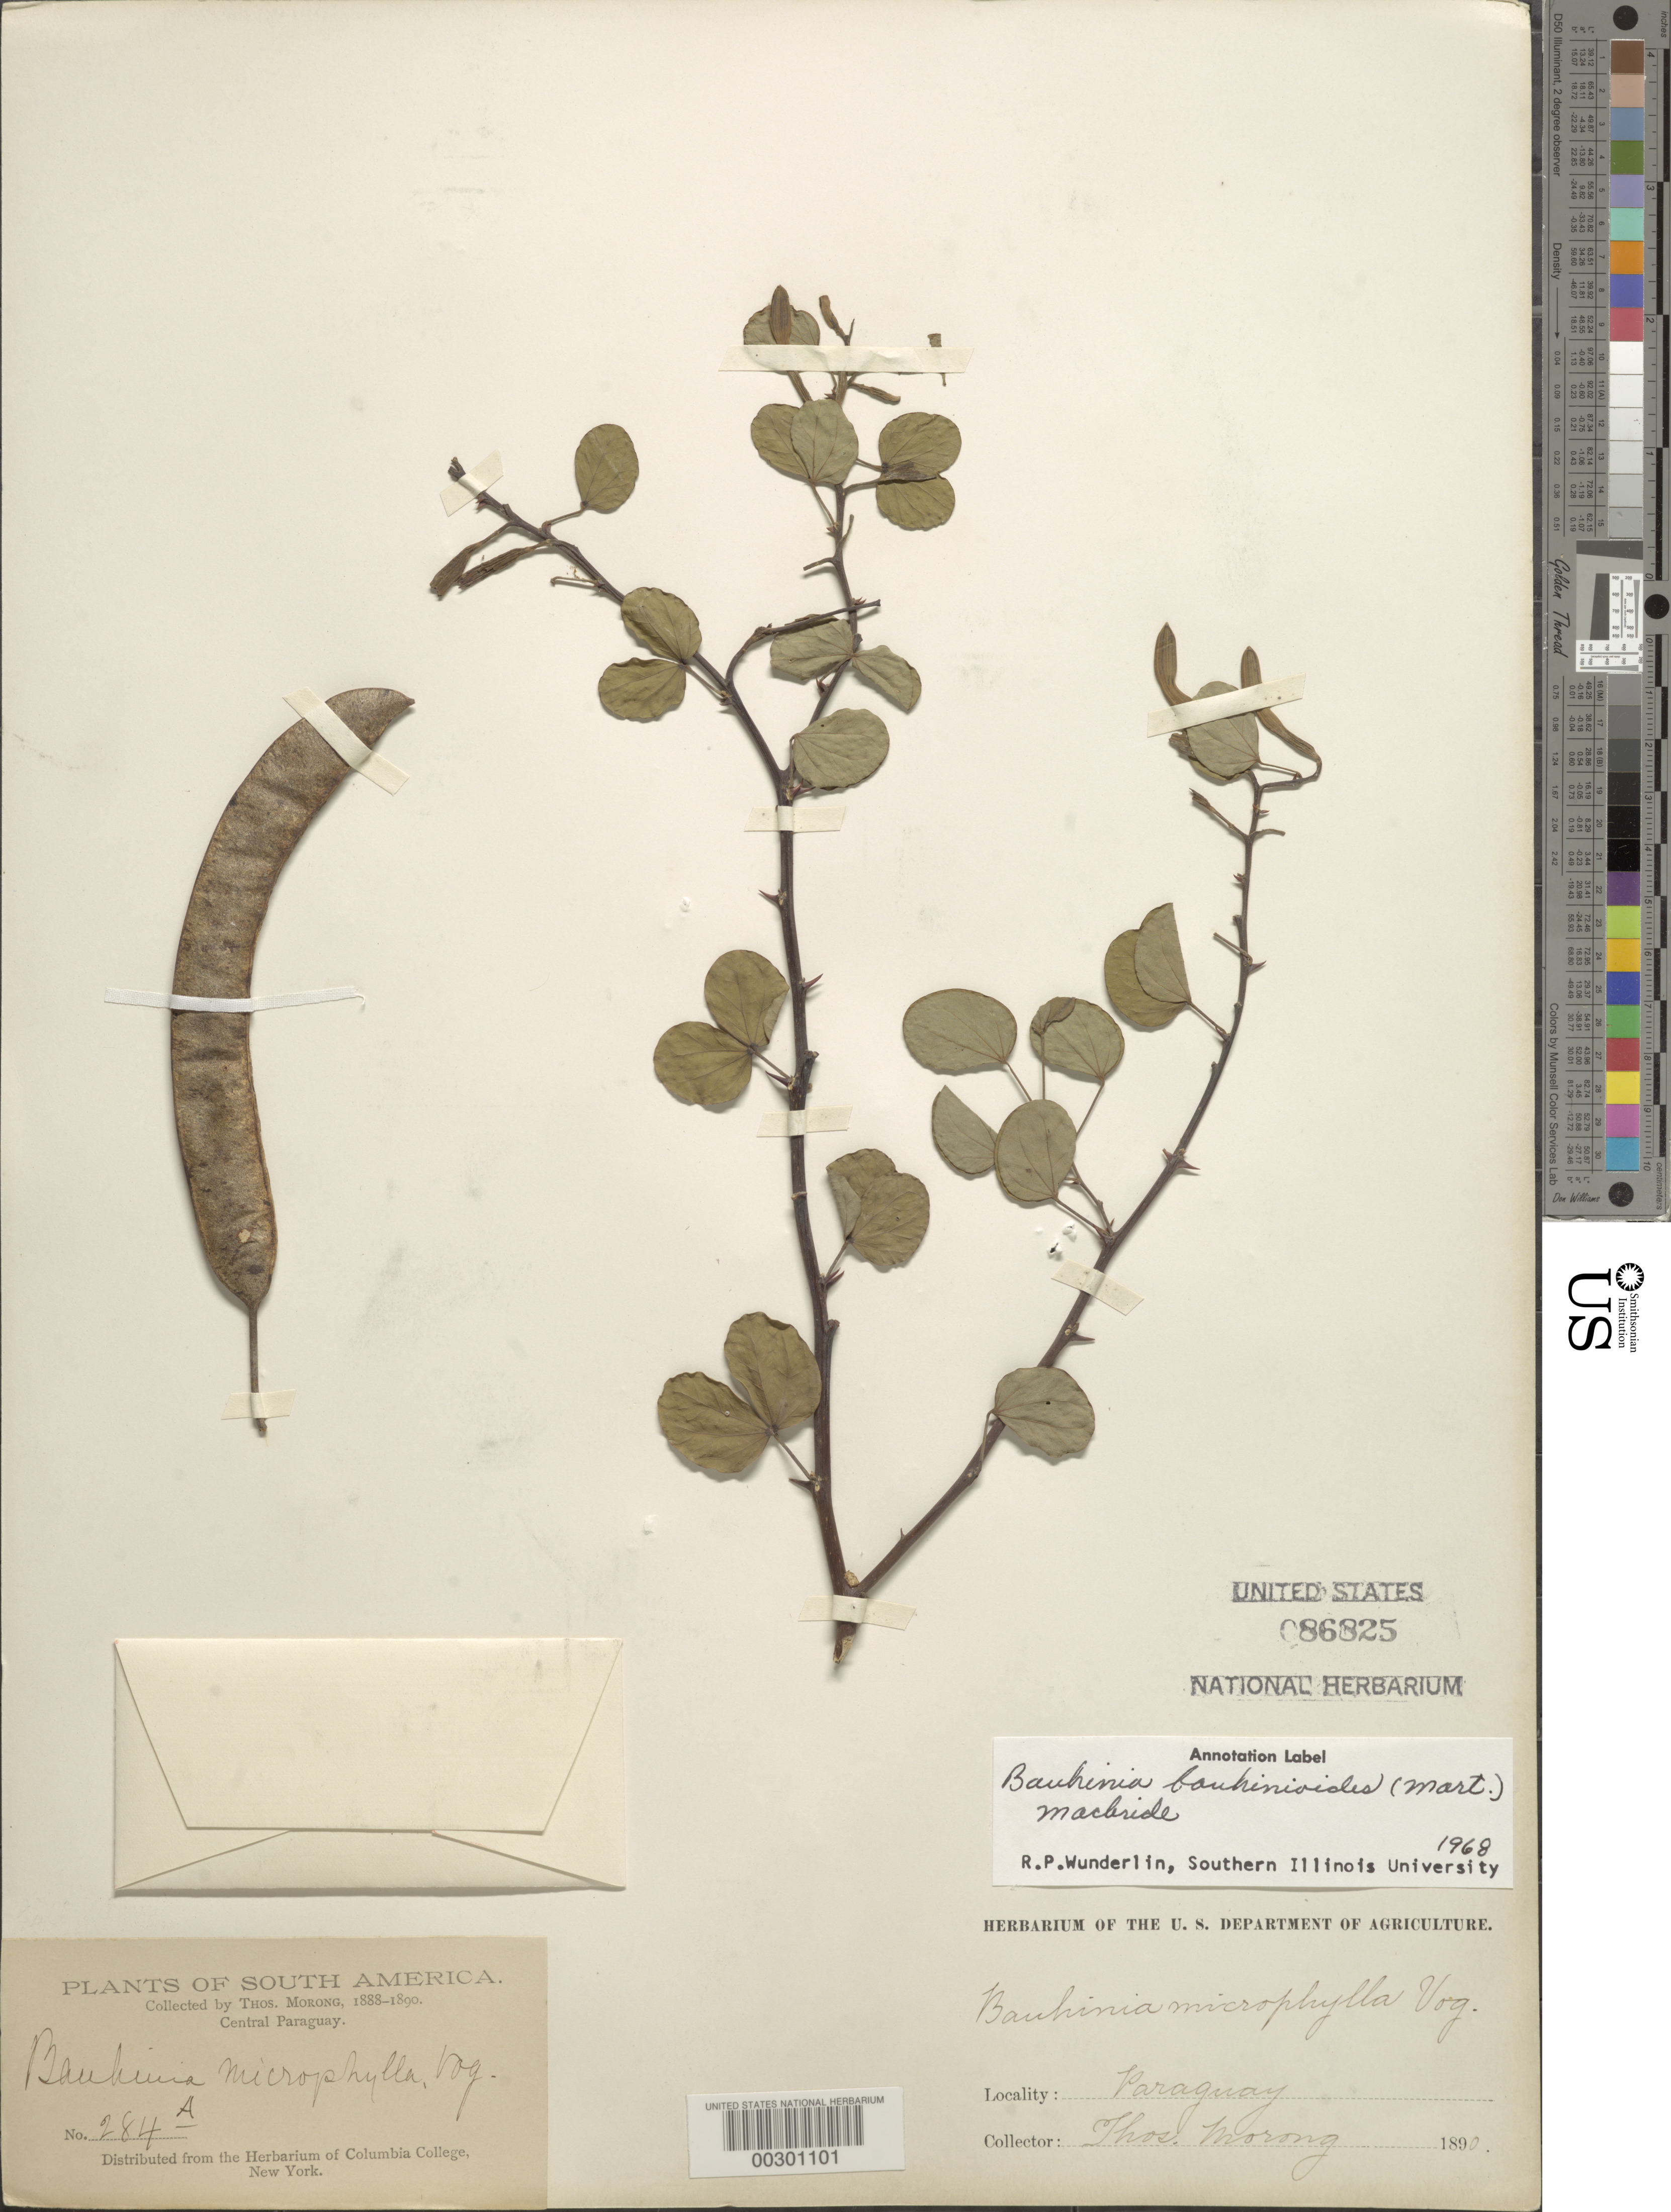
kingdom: Plantae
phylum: Tracheophyta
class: Magnoliopsida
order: Fabales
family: Fabaceae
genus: Bauhinia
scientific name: Bauhinia bauhinioides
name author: (Mart.) J.F. Macbr.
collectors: T. Morong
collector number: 284a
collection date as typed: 1890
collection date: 1890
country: Paraguay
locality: Central paraguay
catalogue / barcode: US 86825